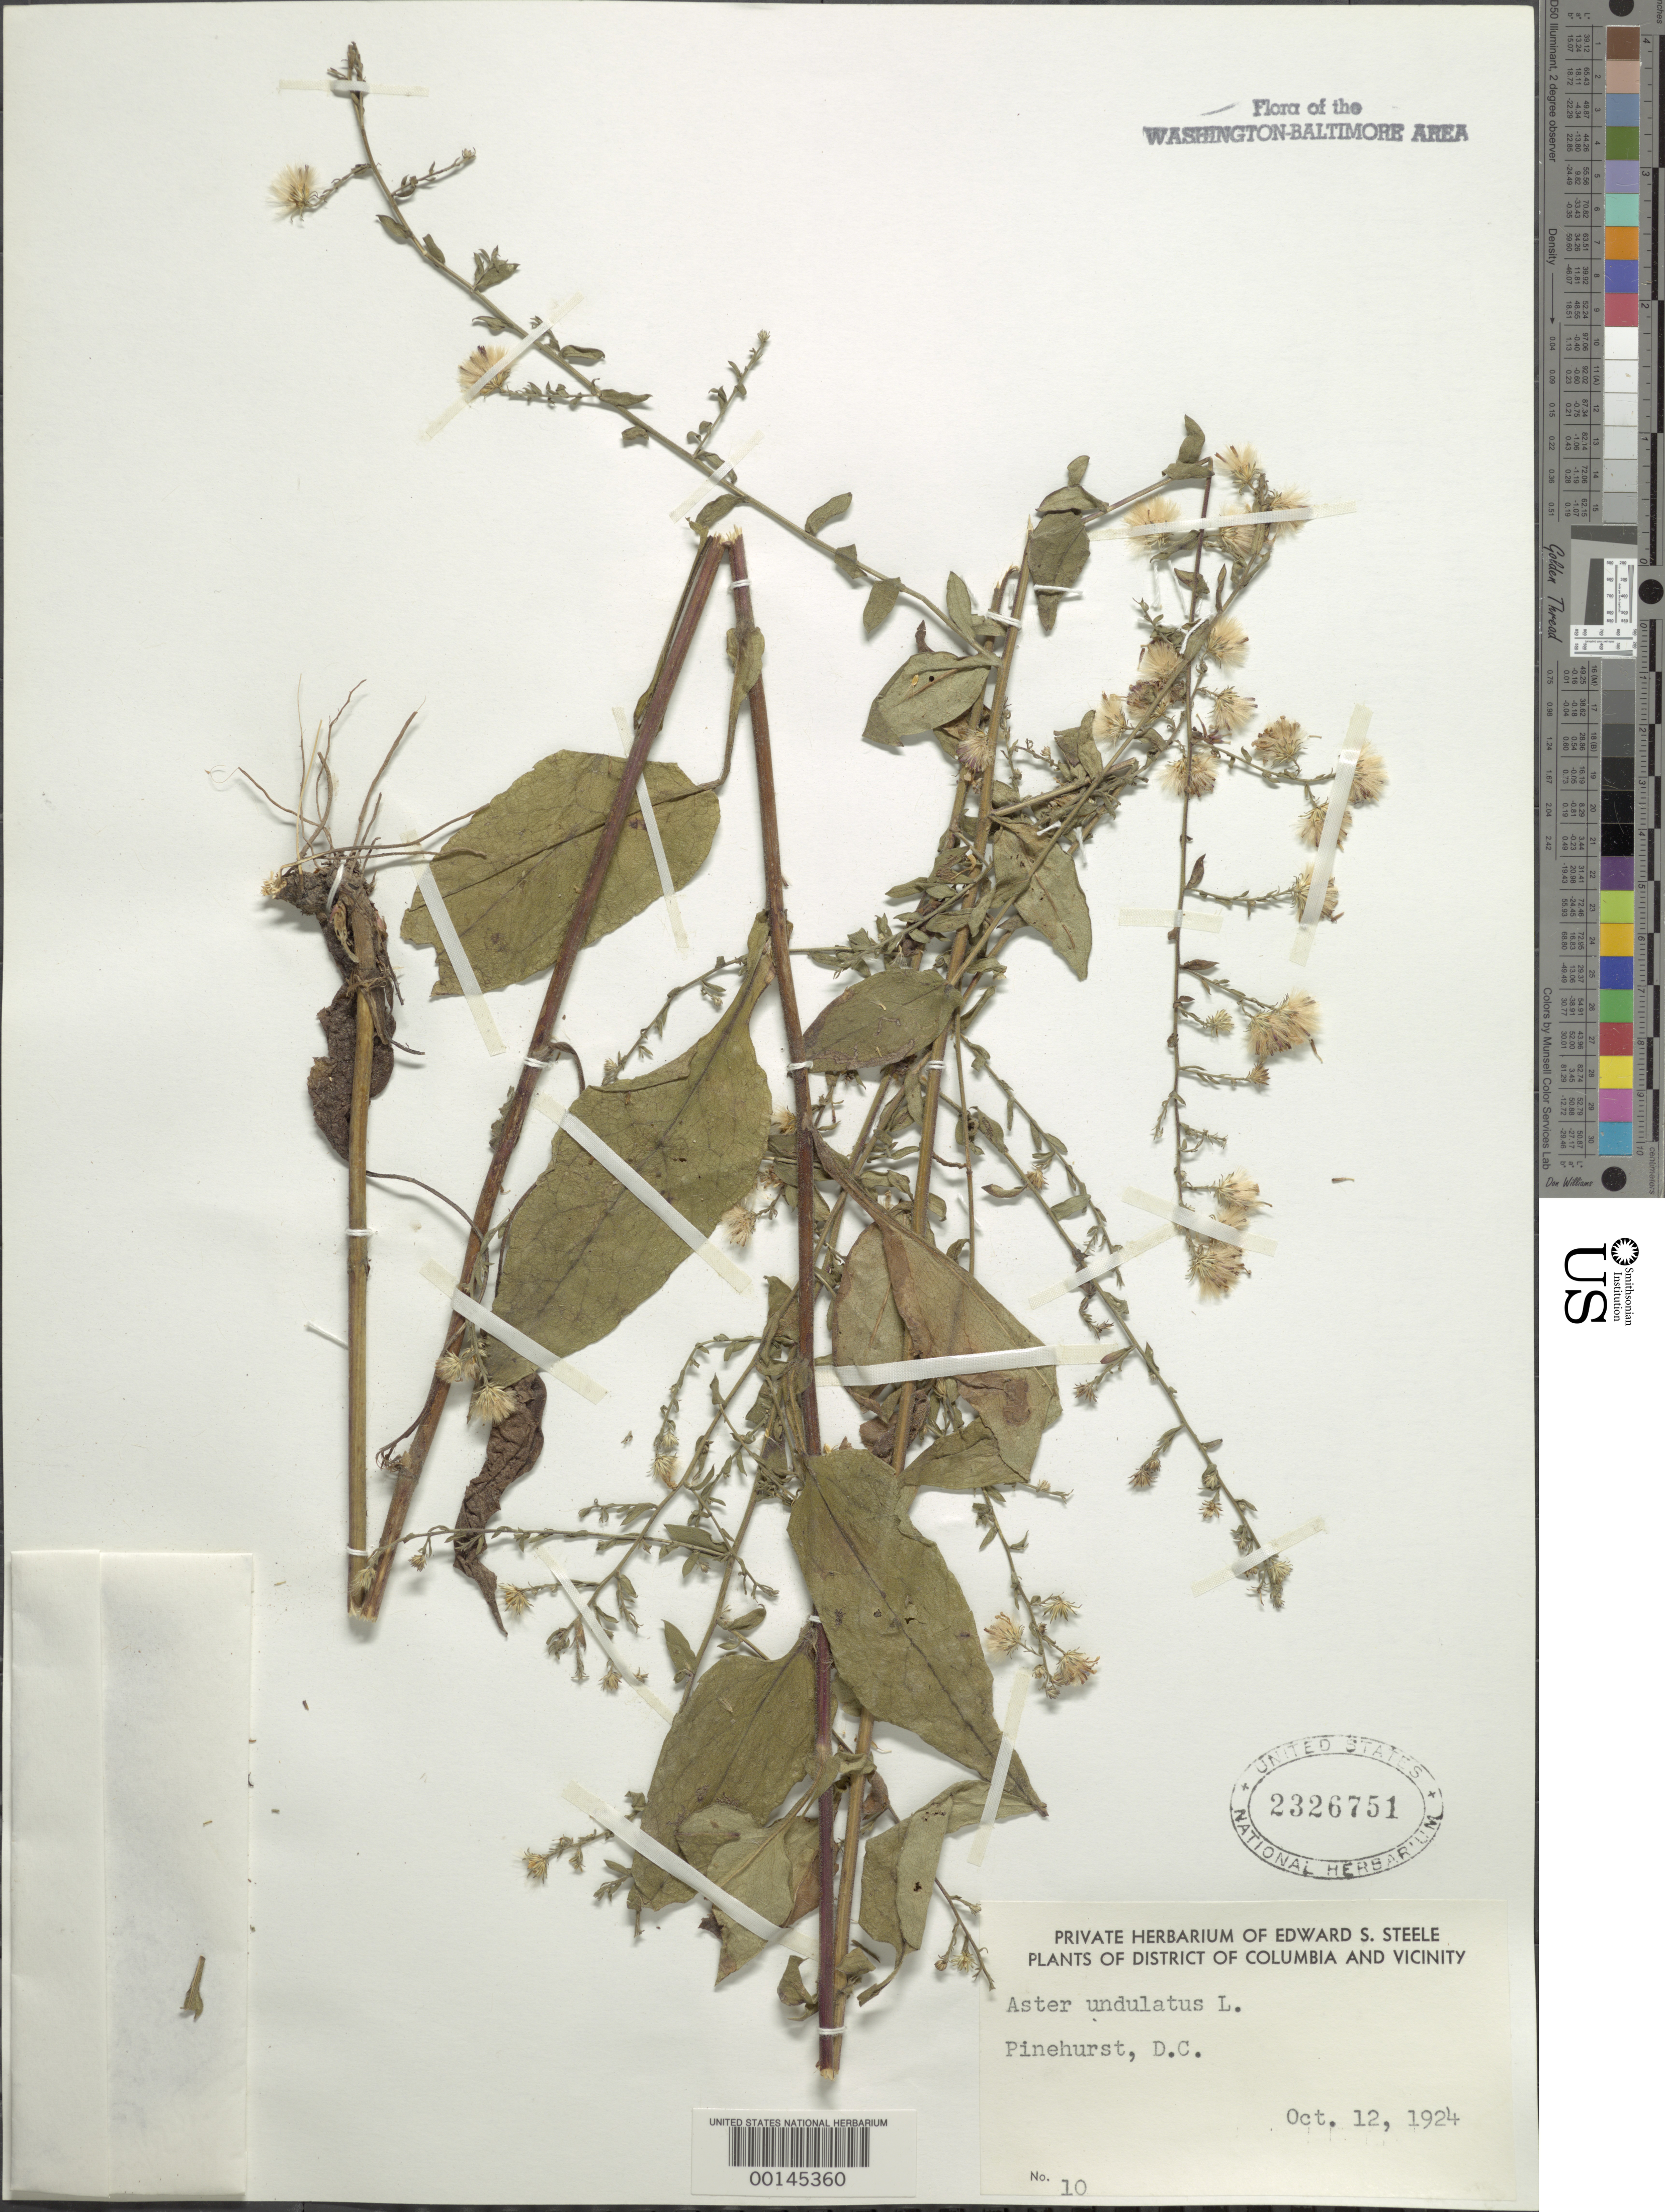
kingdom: Plantae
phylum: Tracheophyta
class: Magnoliopsida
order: Asterales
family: Asteraceae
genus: Symphyotrichum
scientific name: Symphyotrichum undulatum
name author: (L.) G.L. Nesom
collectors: E. Steele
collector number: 10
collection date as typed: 12 Oct 1924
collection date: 1924-10-12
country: United States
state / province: District of Columbia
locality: Pinehurst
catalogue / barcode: US 2326751